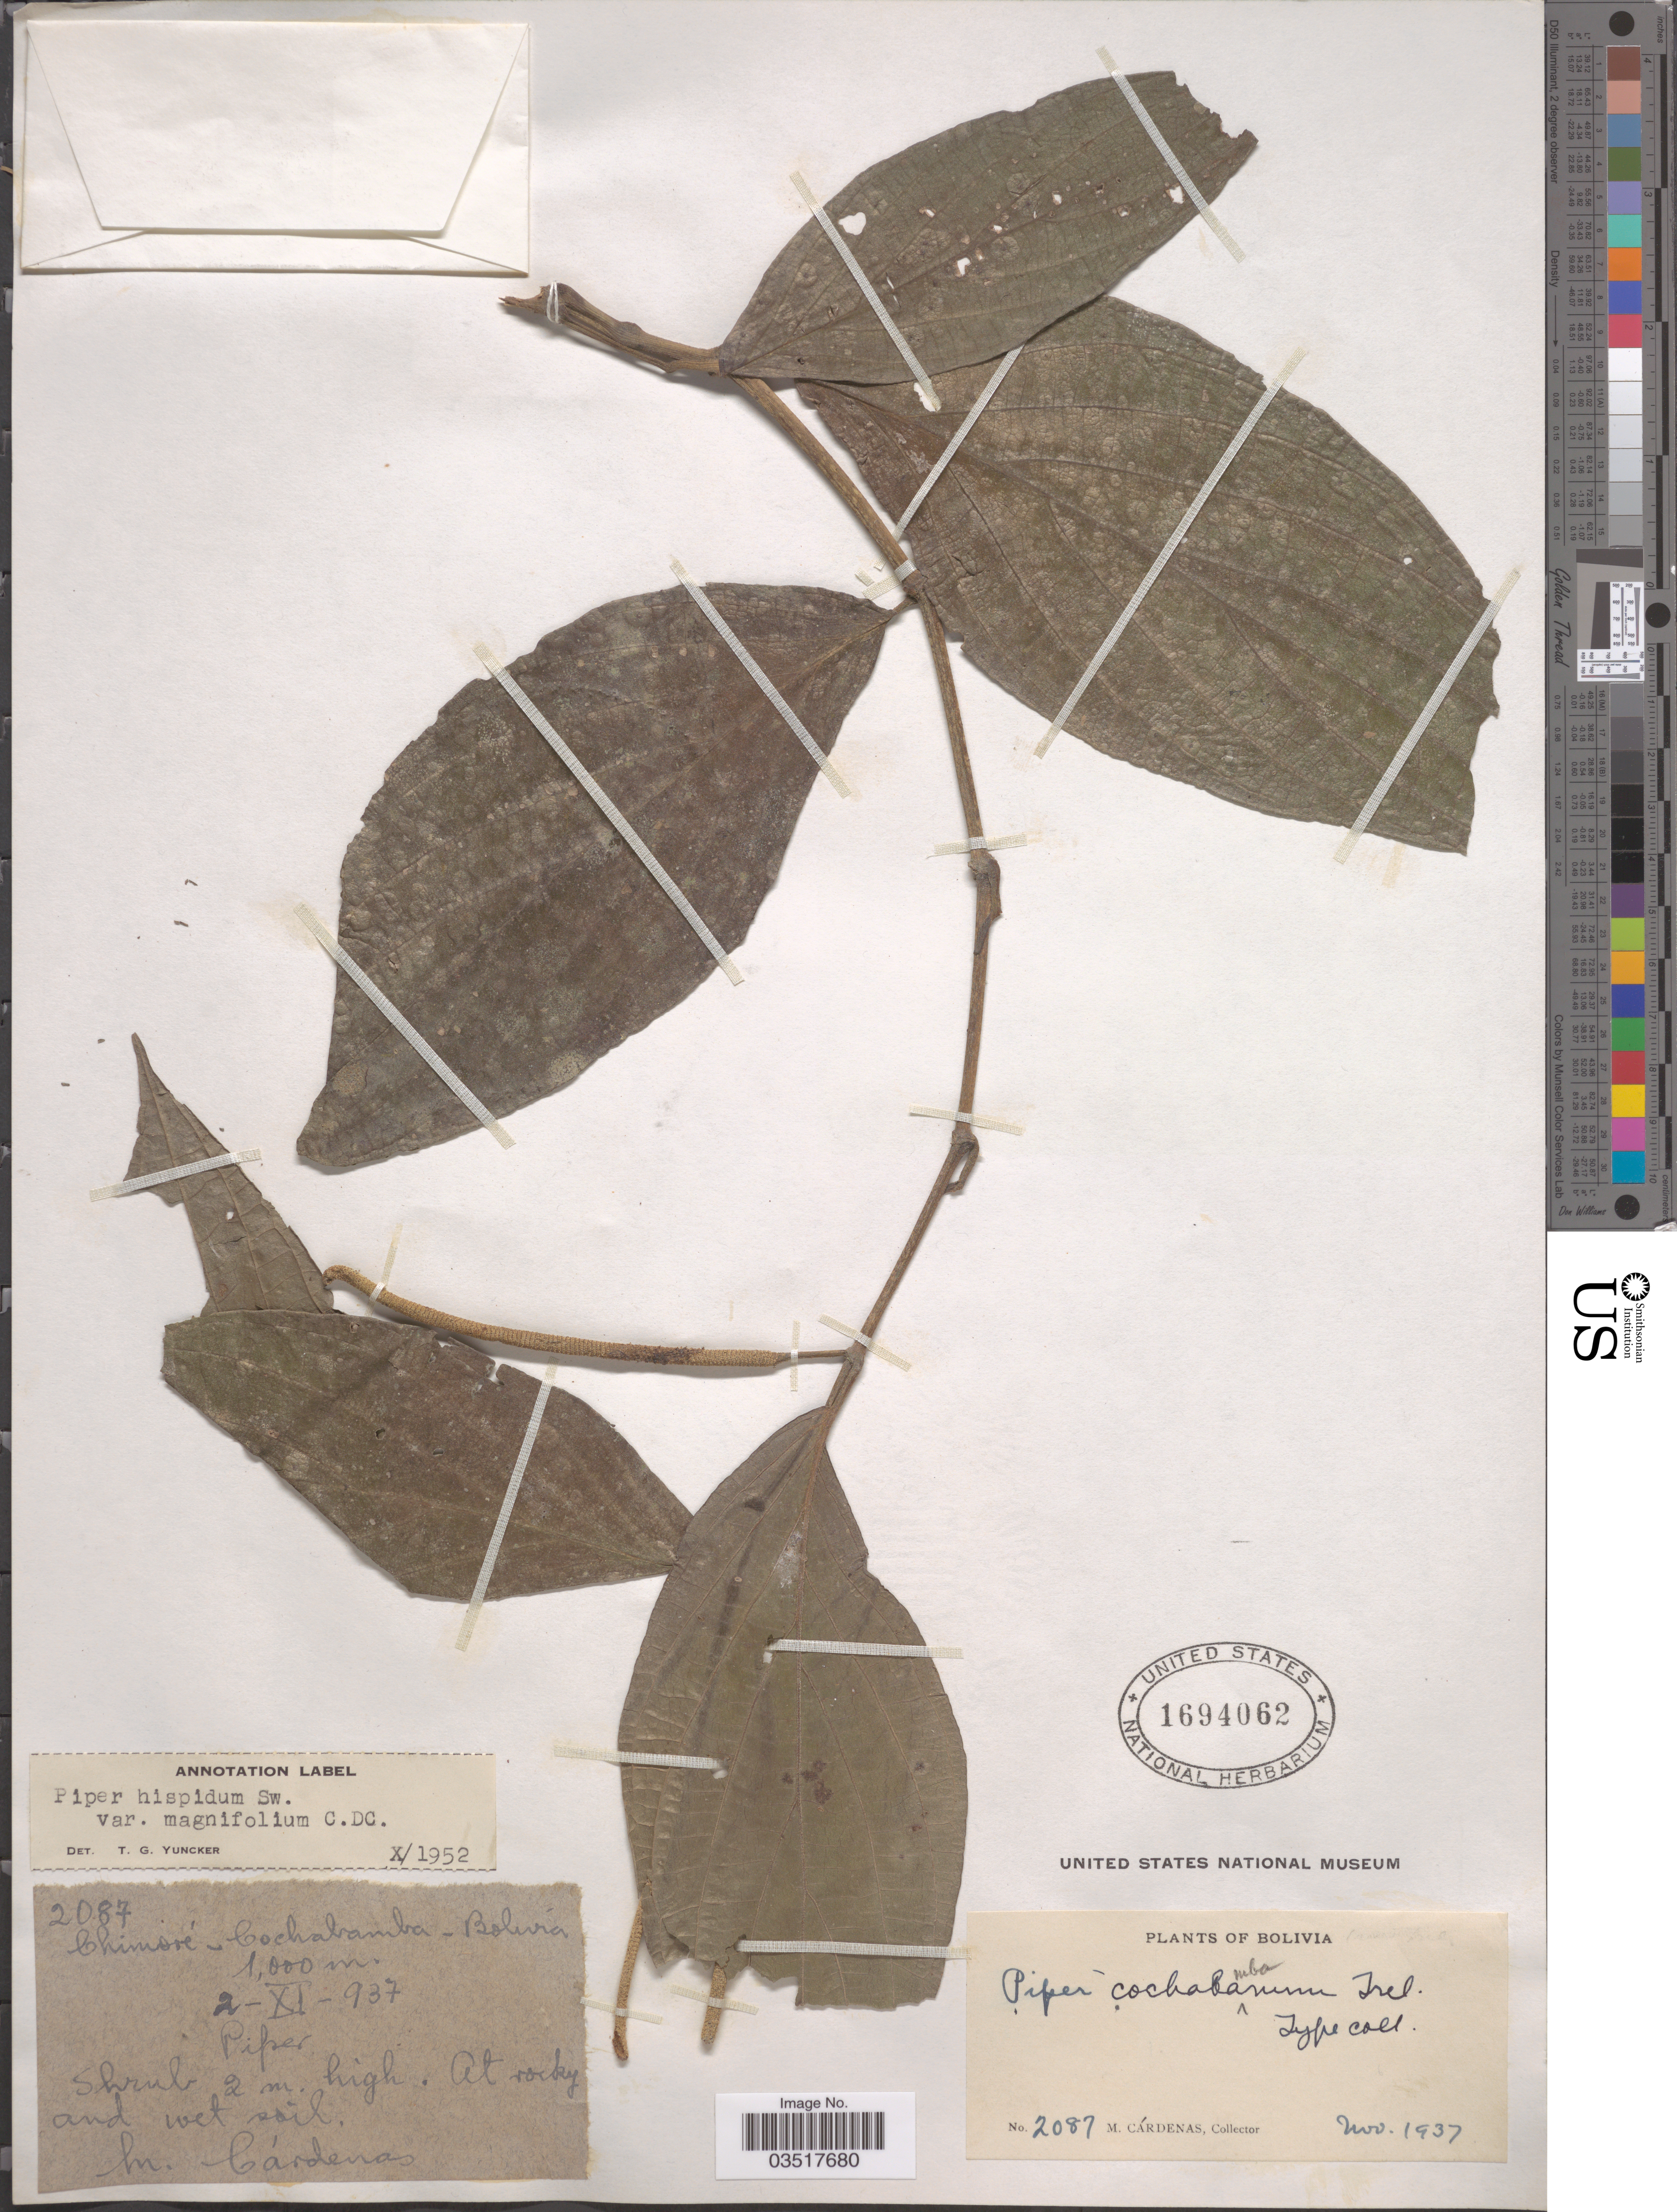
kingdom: Plantae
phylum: Tracheophyta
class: Magnoliopsida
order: Piperales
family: Piperaceae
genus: Piper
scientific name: Piper hispidum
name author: Sw.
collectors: M. Cárdenas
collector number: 2087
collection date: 1937-11-02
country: Bolivia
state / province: Cochabamba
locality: Chimoré.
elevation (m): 1000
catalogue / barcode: US 1694062